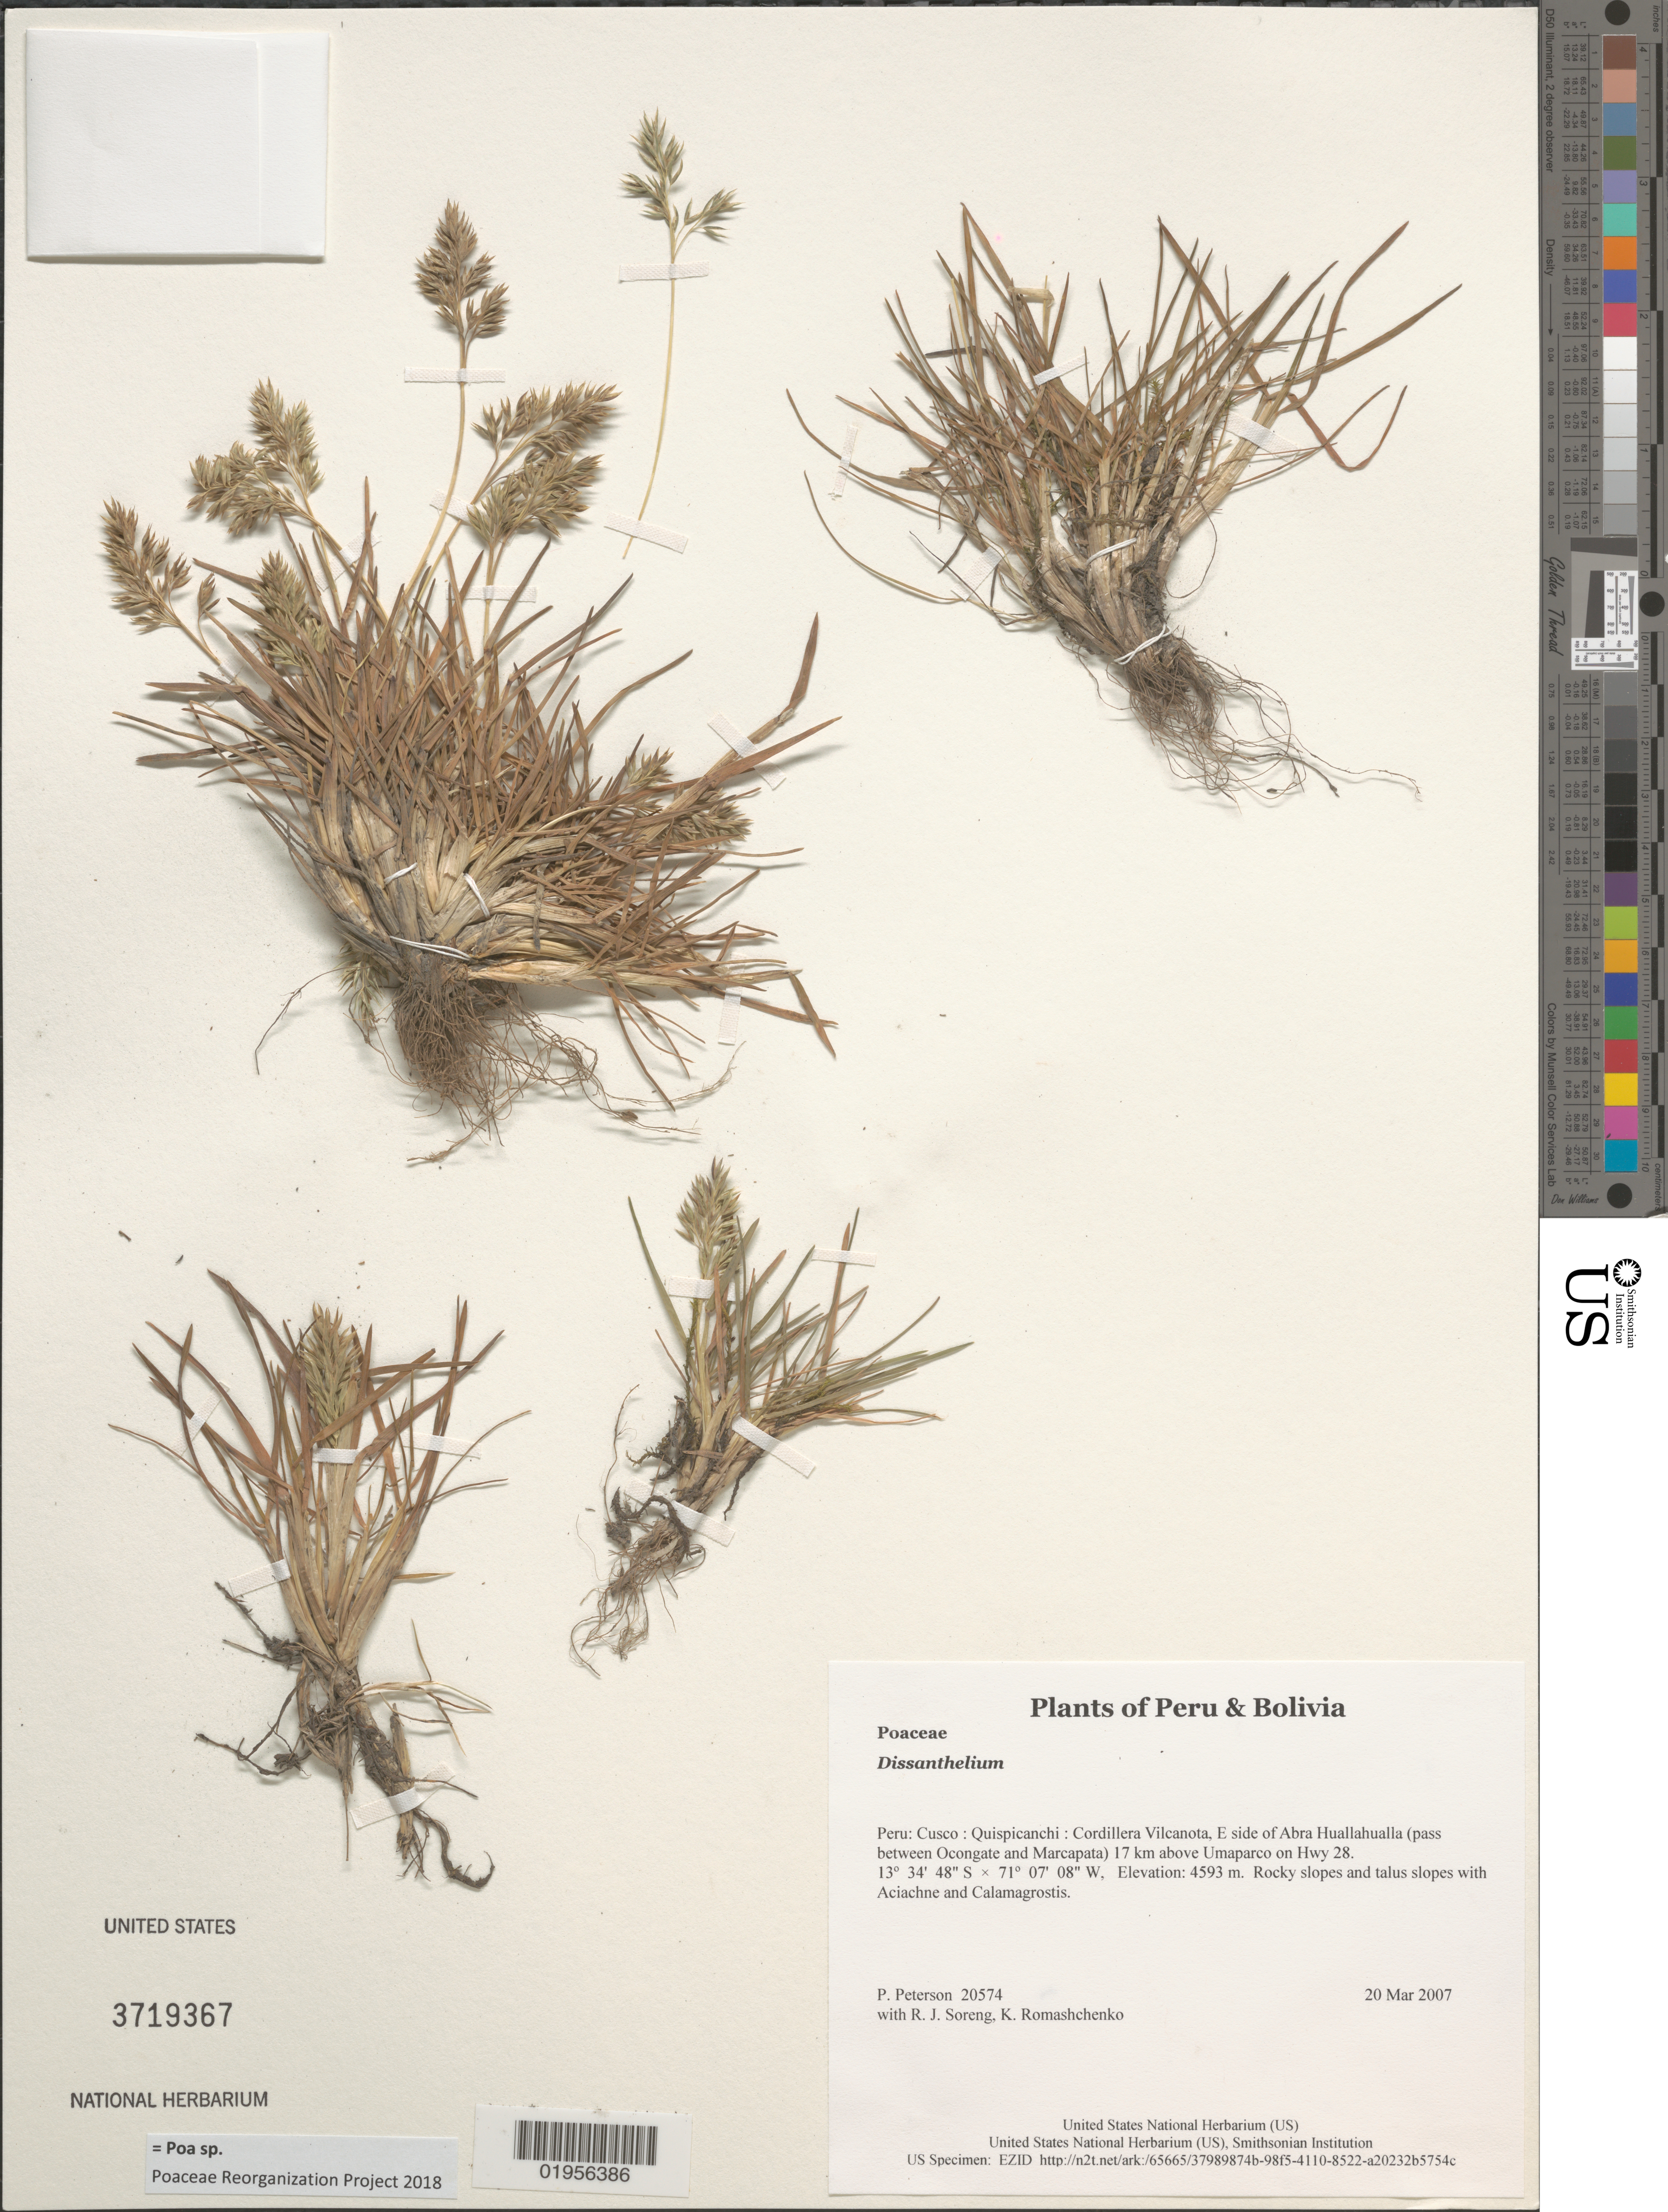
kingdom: Plantae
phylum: Tracheophyta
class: Liliopsida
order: Poales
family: Poaceae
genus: Poa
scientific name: Poa (Pseudopoa) sp.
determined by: Poaceae Reorganization Project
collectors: P. M. Peterson, R. J. Soreng & K. Romashchenko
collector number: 20574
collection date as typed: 20 Mar 2007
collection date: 2007-03-20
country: Peru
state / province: Cusco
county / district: Quispicanchis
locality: Cordillera Vilcanota, E side of Abra Huallahualla (pass between Ocongate and Marcapata) 17 km above Umaparco on Hwy 28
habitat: Rocky slopes and talus slopes with Aciachne and Calamagrostis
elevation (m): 4593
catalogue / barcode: US 3719367